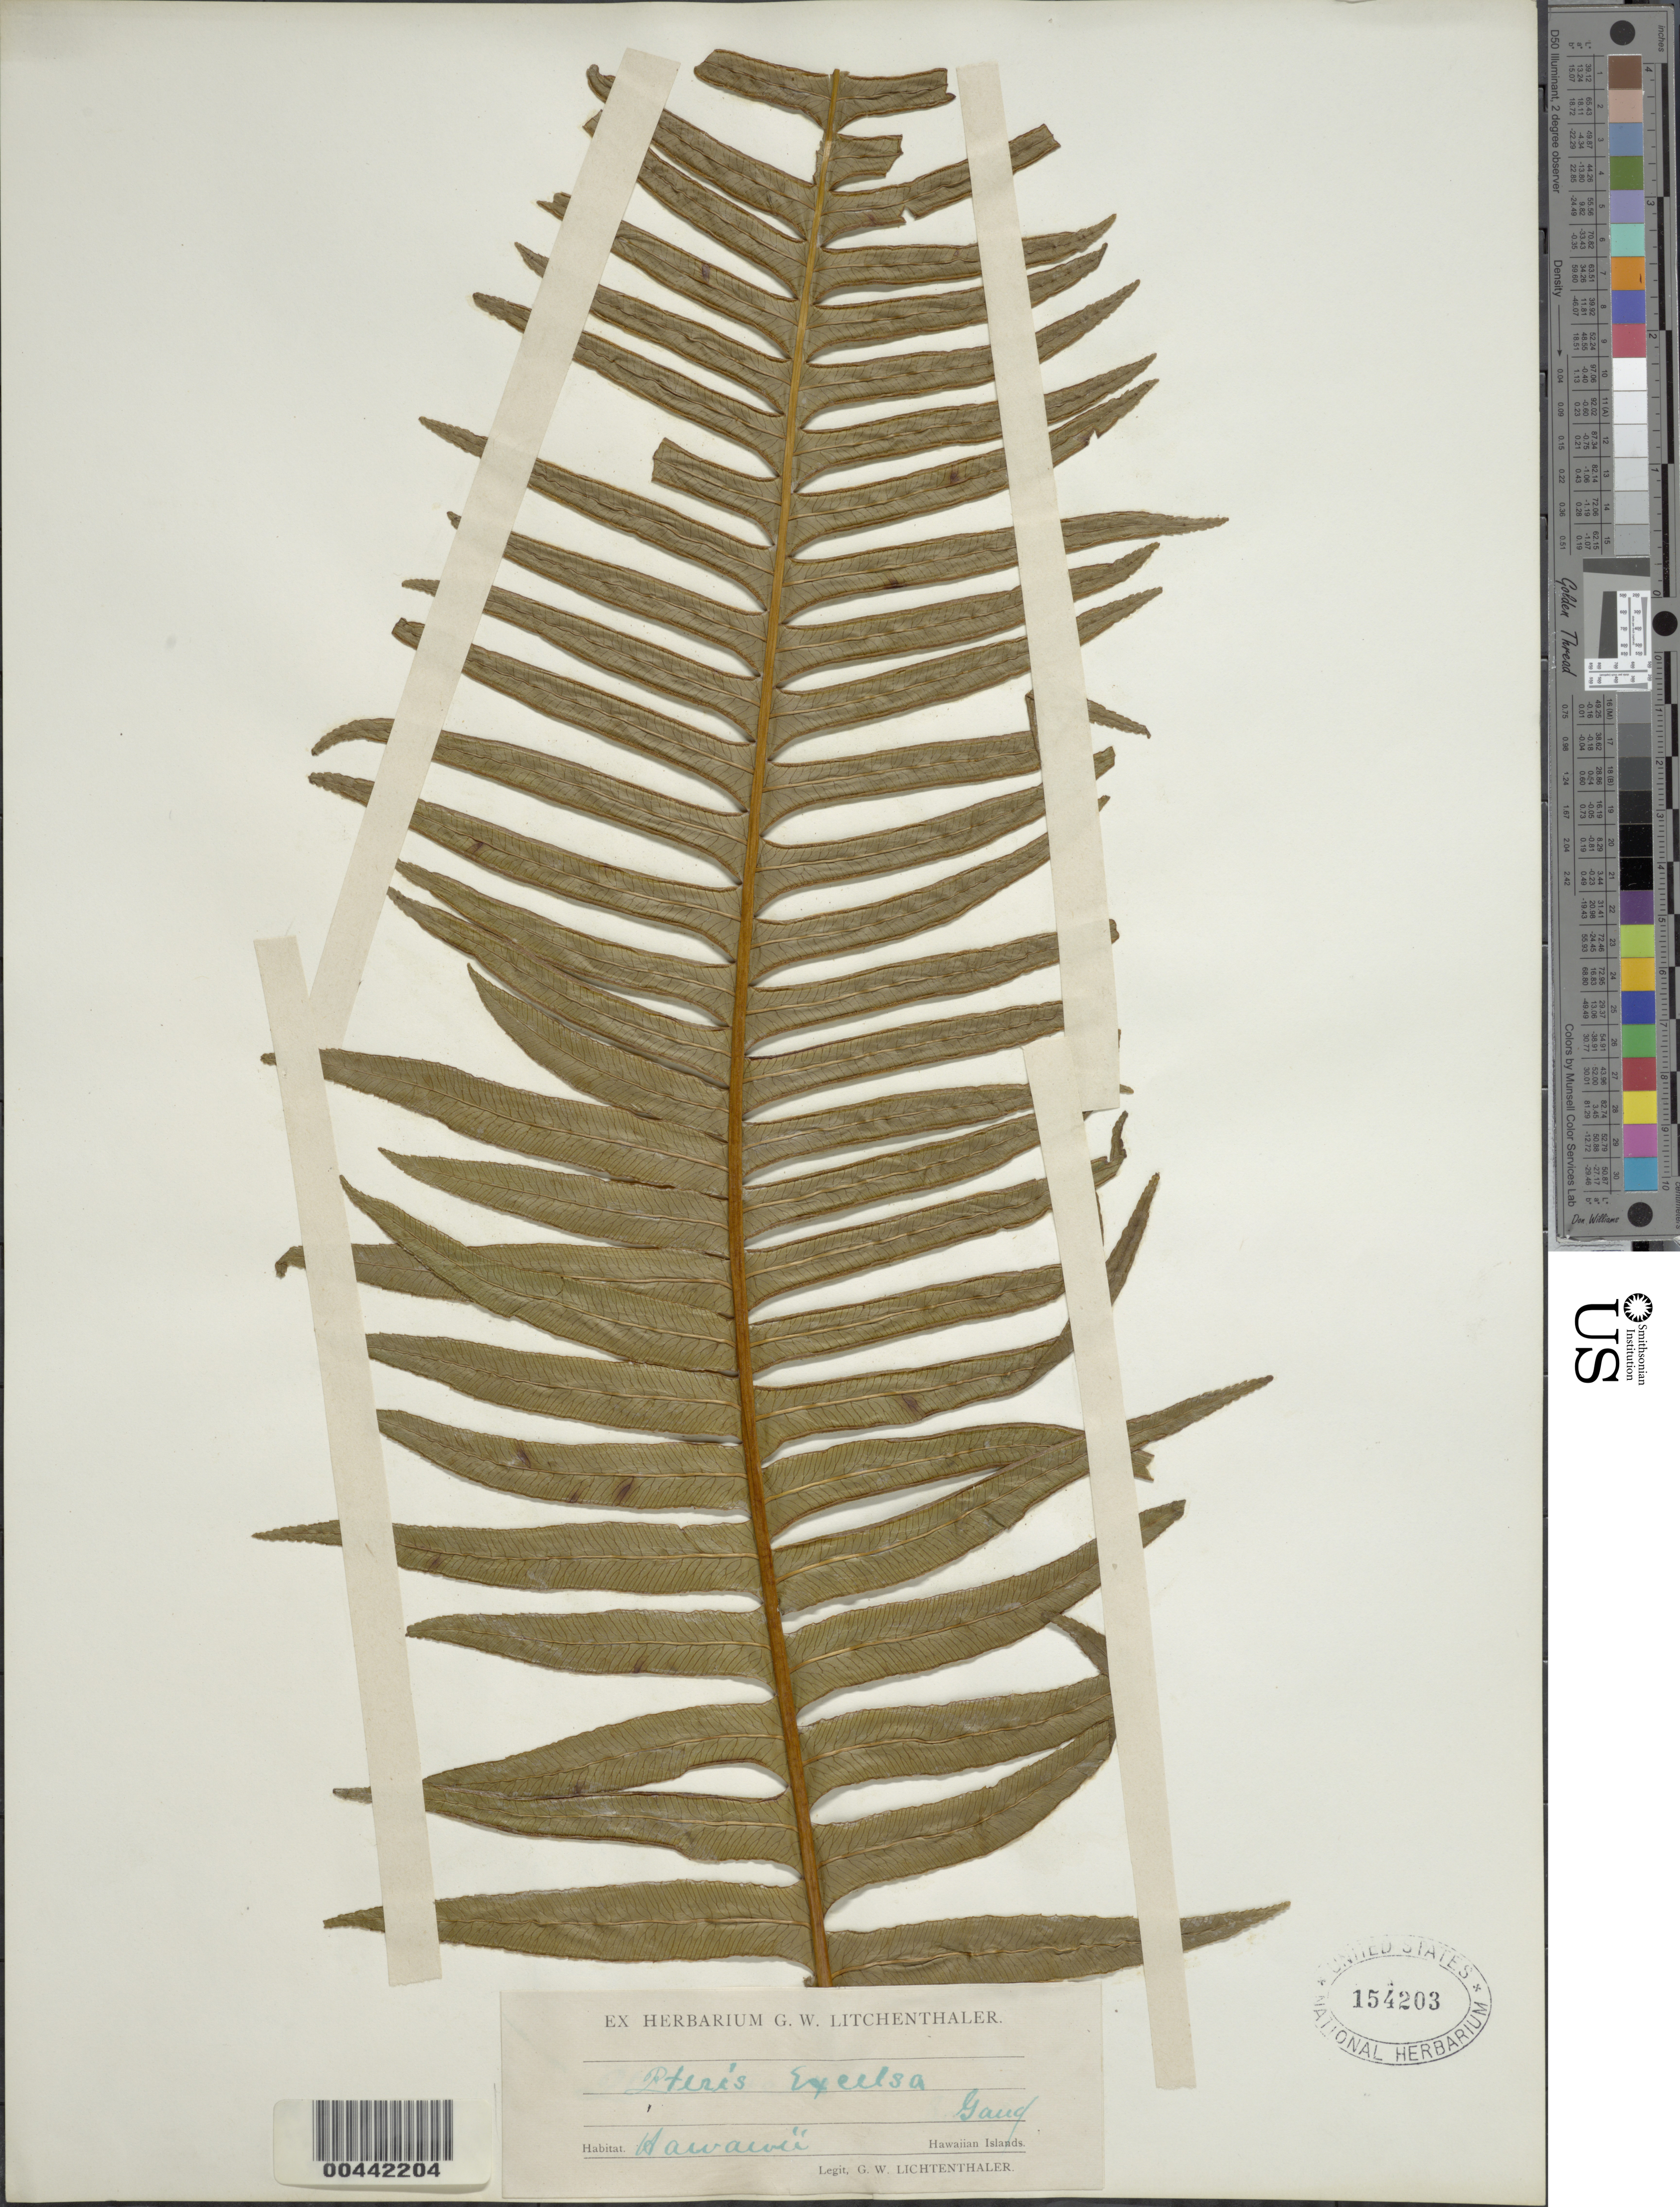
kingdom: Plantae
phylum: Tracheophyta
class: Polypodiopsida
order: Polypodiales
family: Pteridaceae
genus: Pteris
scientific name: Pteris terminalis var. terminalis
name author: Wall.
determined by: Wagner, W. L., (BOT), Smithsonian Institution - National Museum of Natural History (UNITED STATES)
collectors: G. Lichtenthaler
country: United States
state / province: Hawaii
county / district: Hawaii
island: Hawaii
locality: Hawaii Islands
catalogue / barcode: US 154203